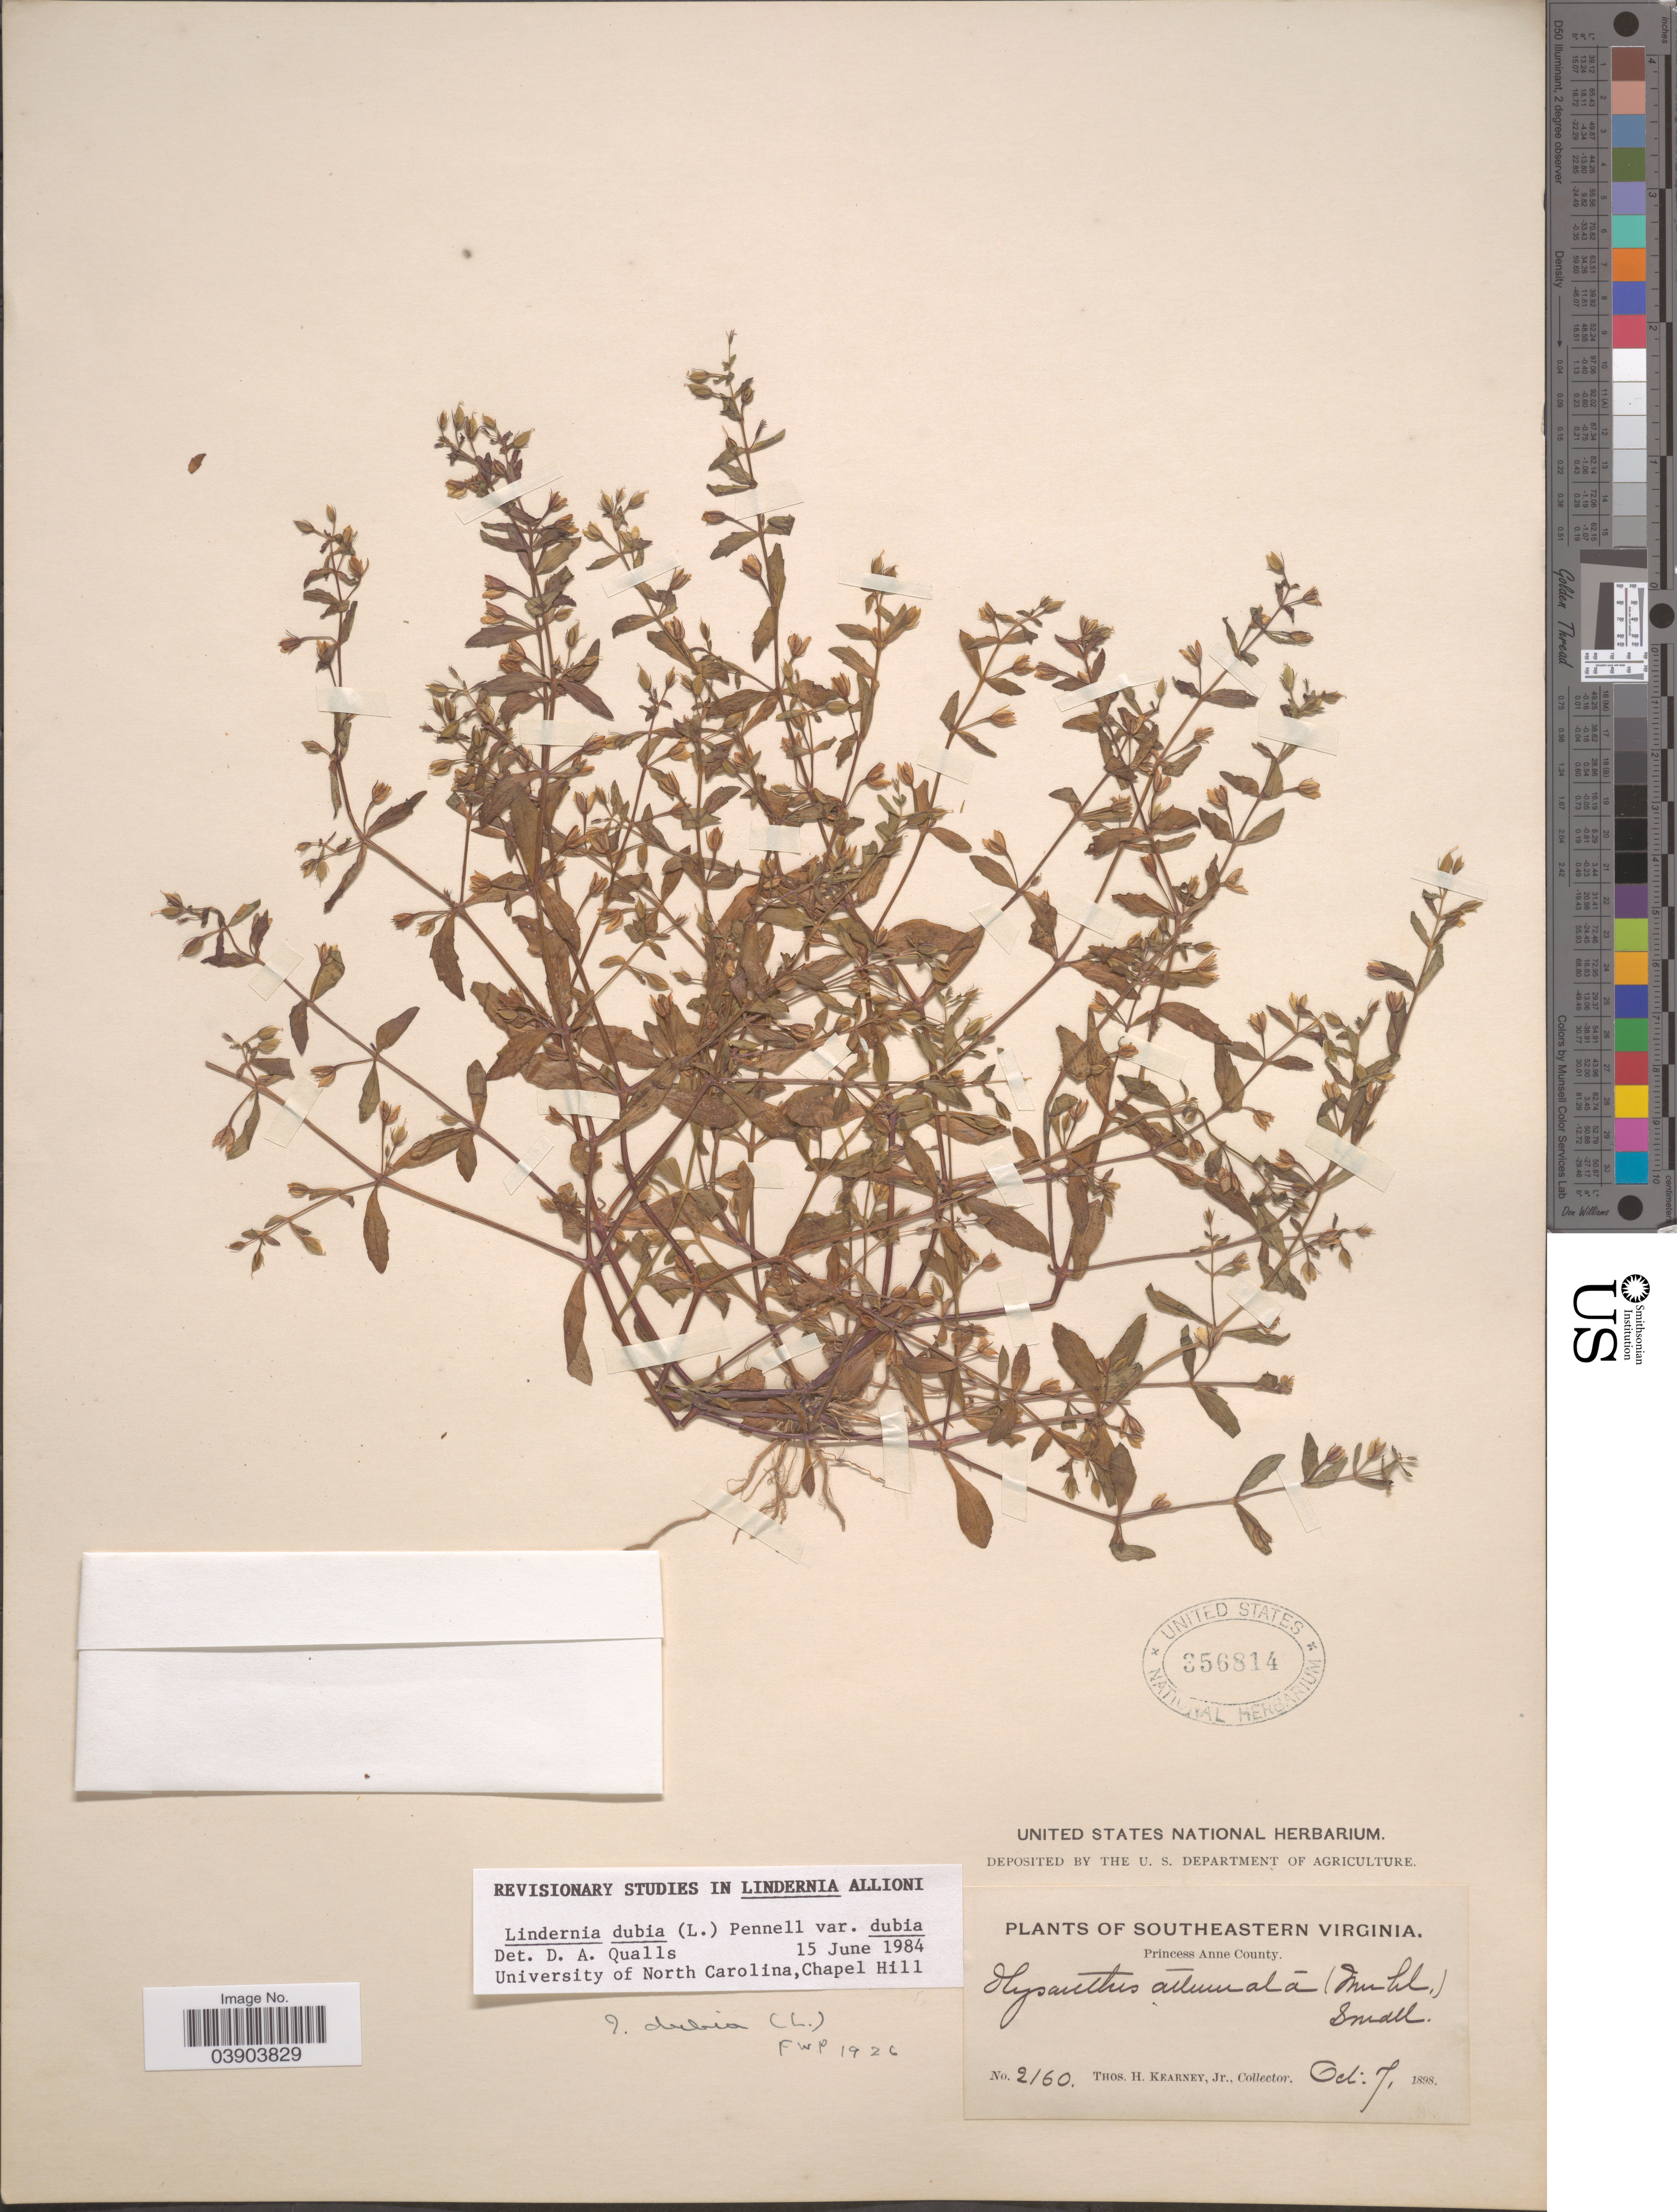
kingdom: Plantae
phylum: Tracheophyta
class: Magnoliopsida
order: Lamiales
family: Linderniaceae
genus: Lindernia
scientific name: Lindernia dubia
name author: (L.) Pennell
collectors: T. H. Kearney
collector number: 2160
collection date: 1898-10-07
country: United States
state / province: Virginia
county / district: City of Virginia Beach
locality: Southeastern Virginia. Princess Anne County.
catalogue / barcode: US 356814